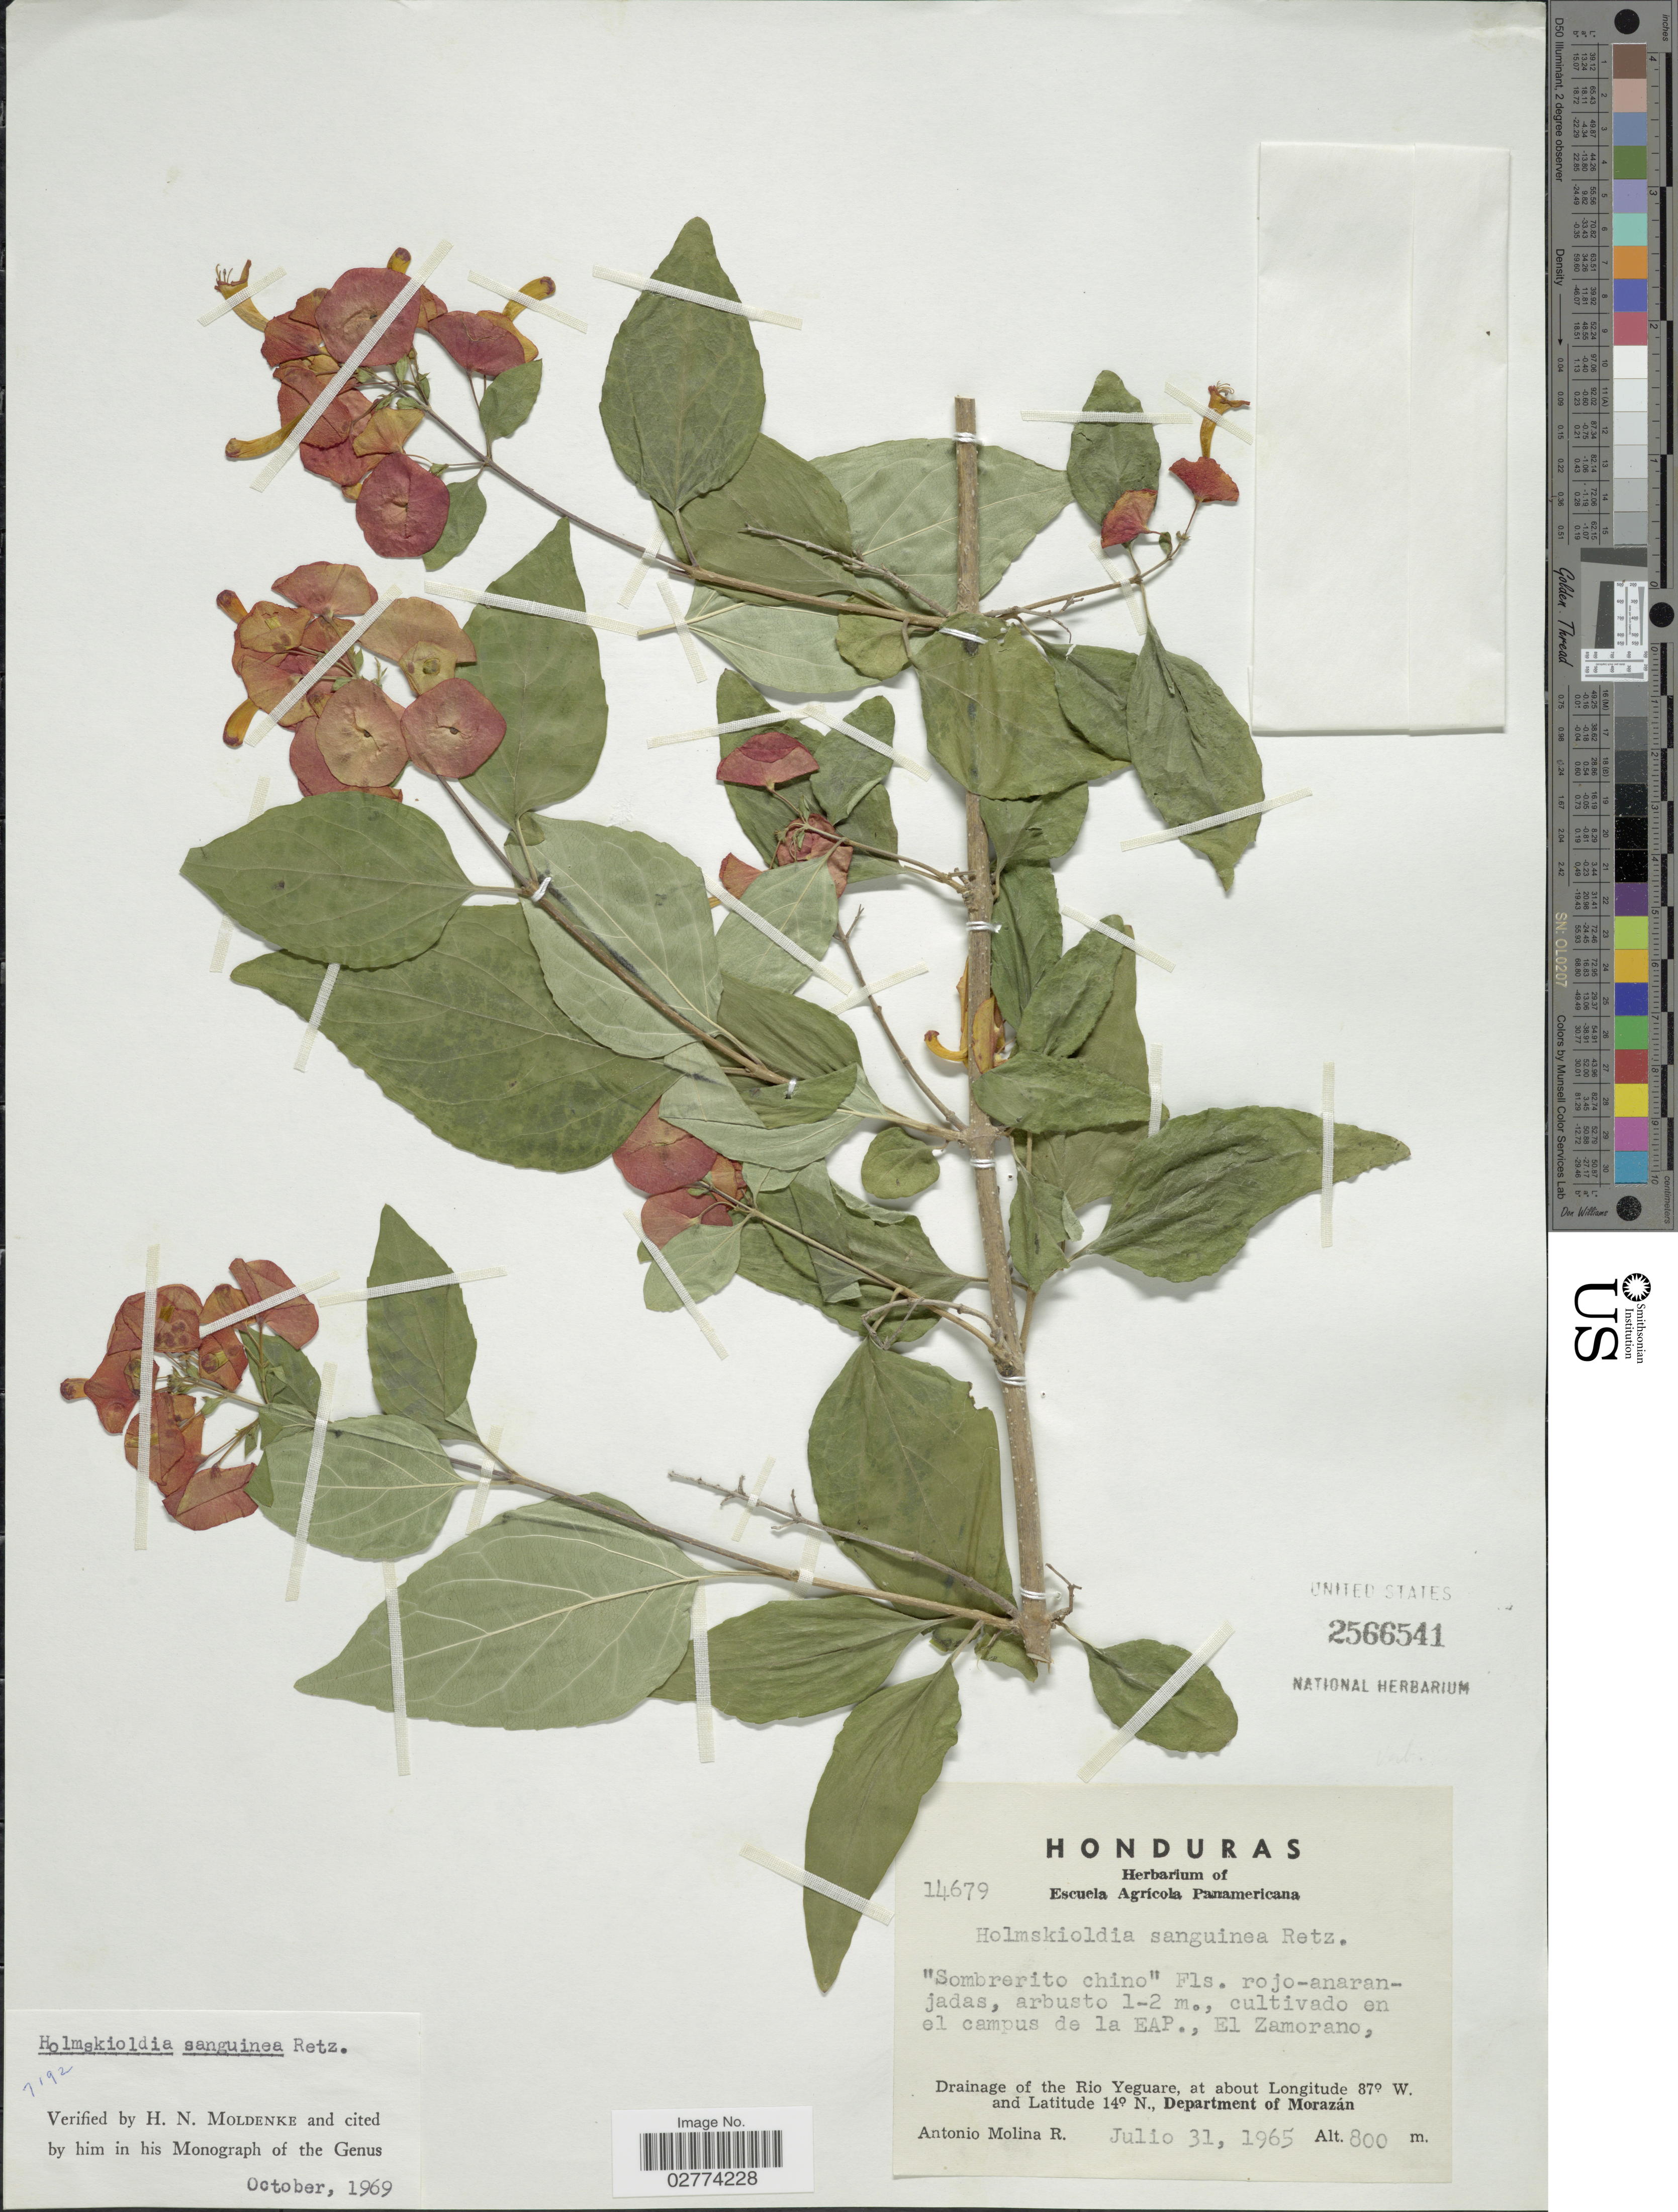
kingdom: Plantae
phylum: Tracheophyta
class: Magnoliopsida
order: Lamiales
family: Lamiaceae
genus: Holmskioldia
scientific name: Holmskioldia sanguinea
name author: Retz.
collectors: A. Molina R.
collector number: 14679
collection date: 1965-07-31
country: Honduras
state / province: Fco. Morazán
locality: Cultivado en al campus de la EAP, El Zamorano, Drainage of the Rio Yeguare, Department of Morazán.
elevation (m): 800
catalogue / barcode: US 2566541